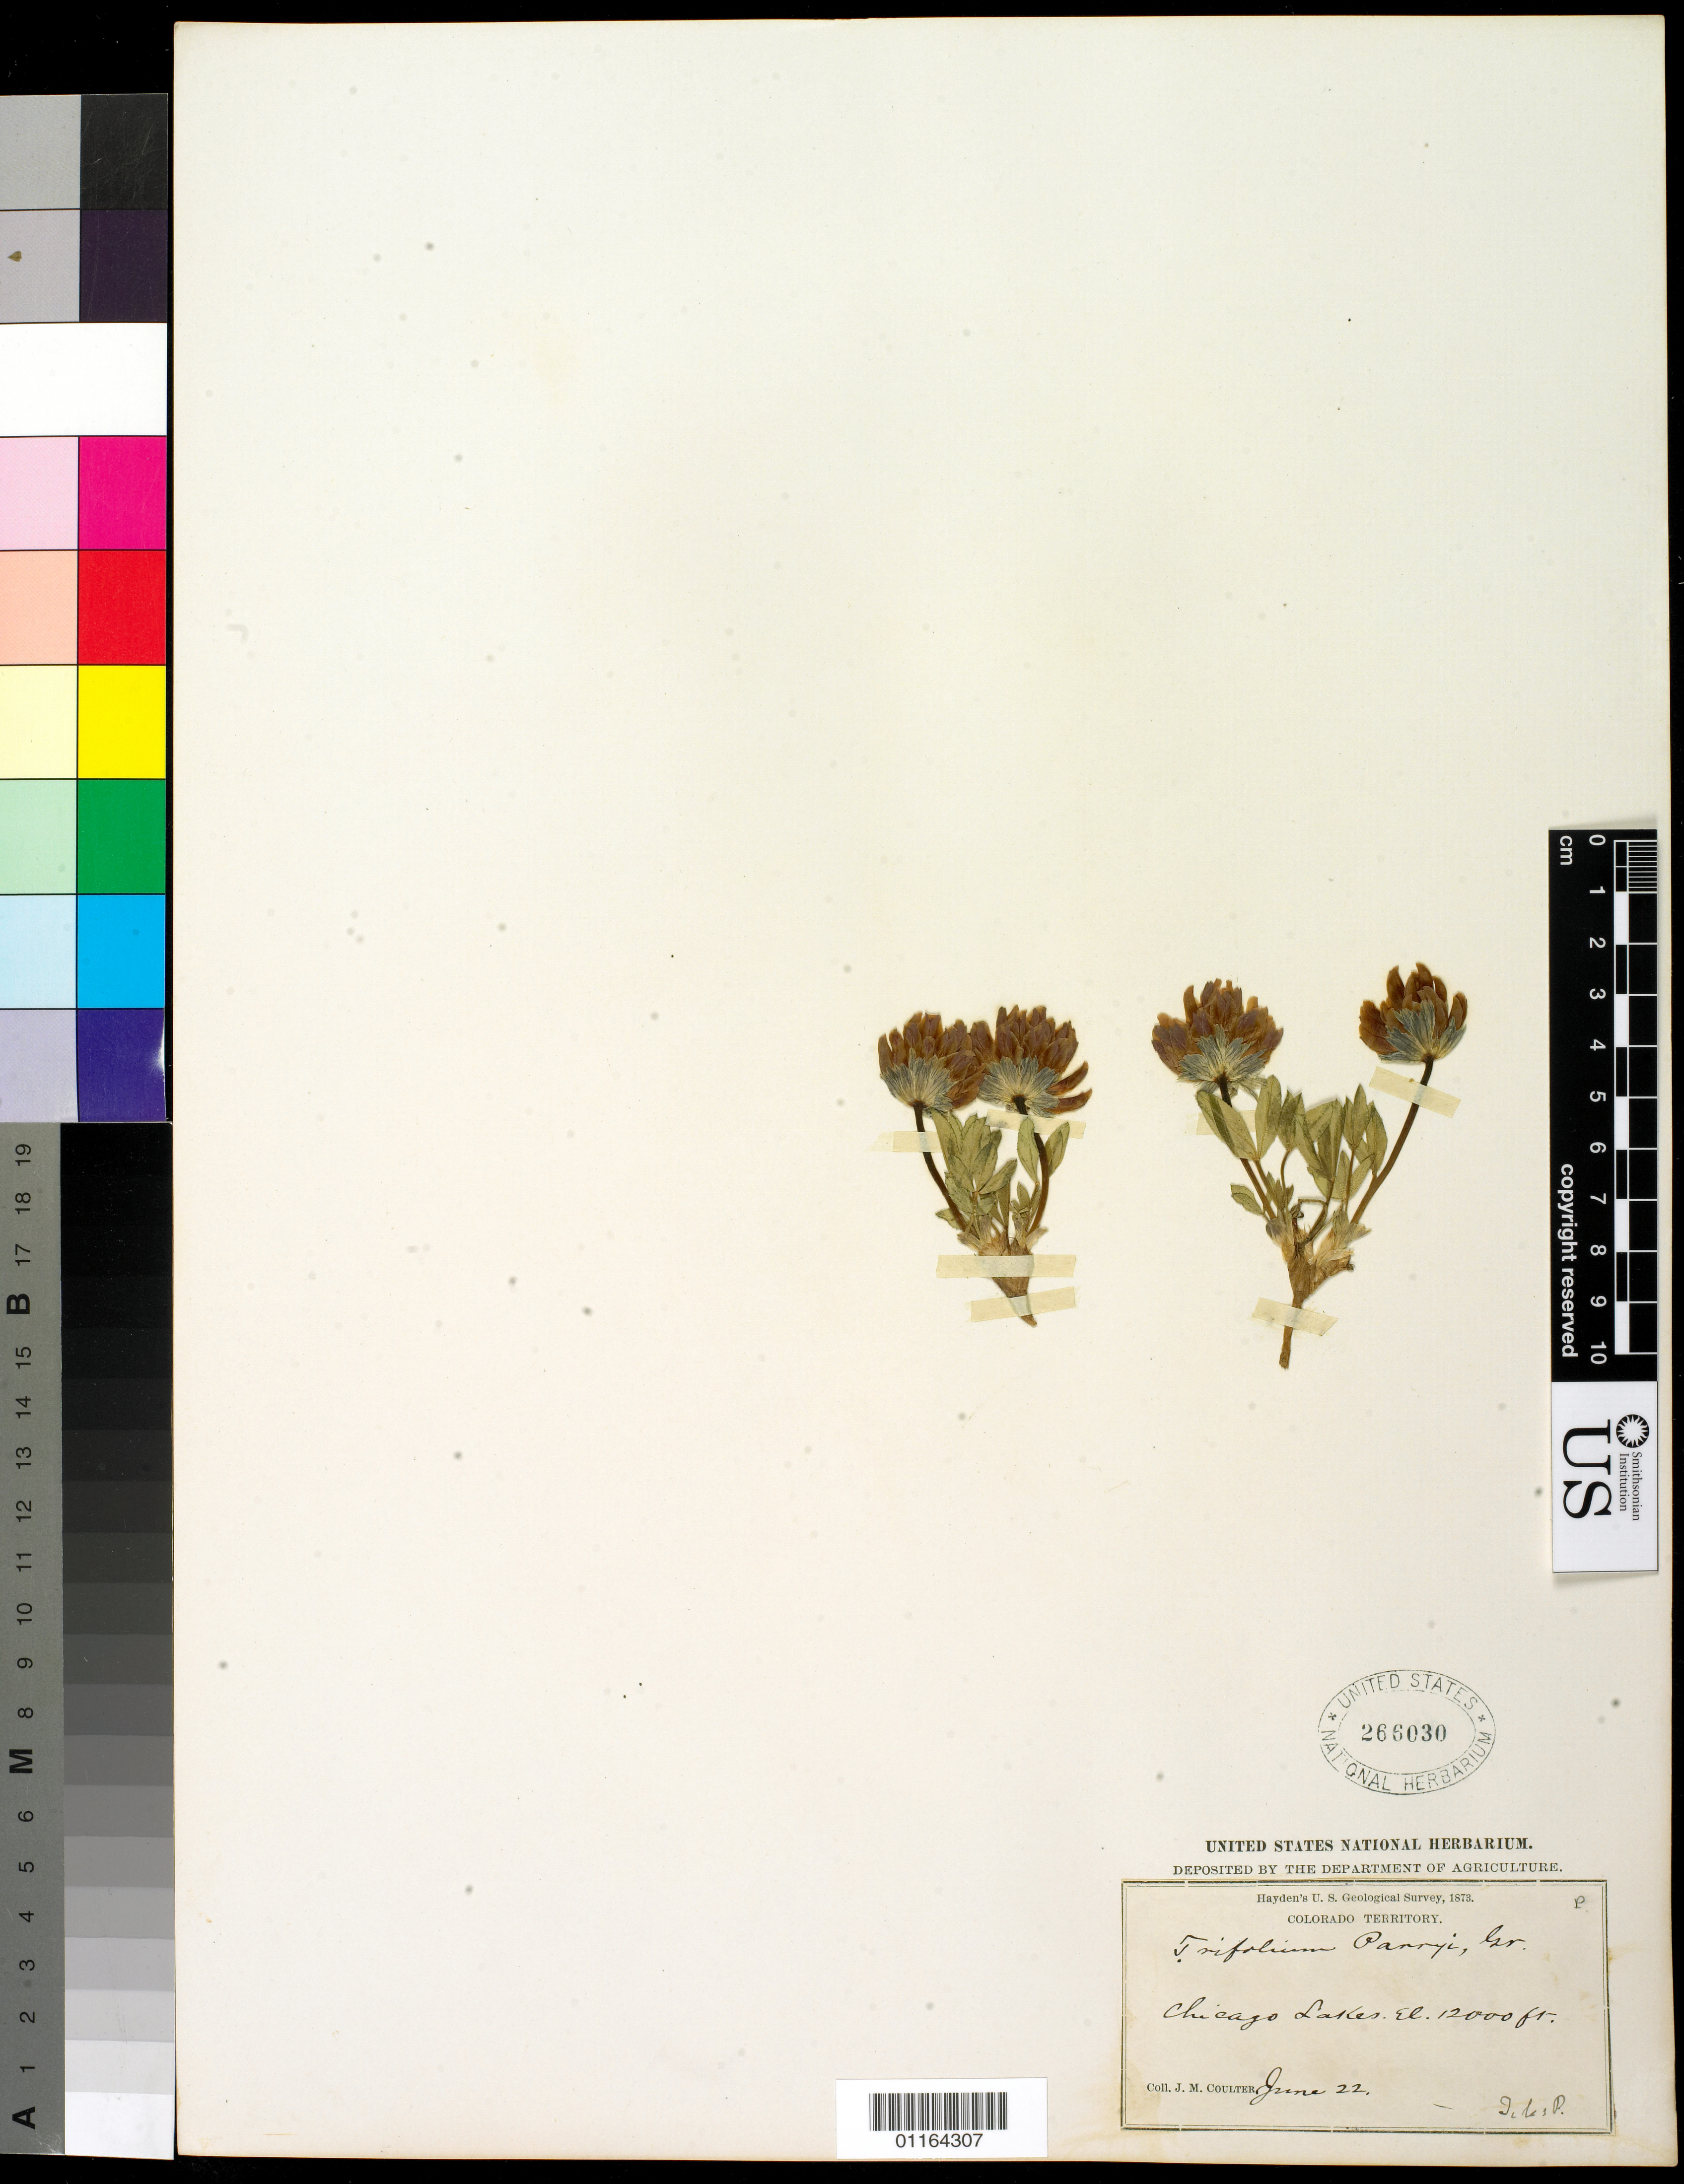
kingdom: Plantae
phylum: Tracheophyta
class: Magnoliopsida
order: Fabales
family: Fabaceae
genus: Trifolium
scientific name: Trifolium parryi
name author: A. Gray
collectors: J. M. Coulter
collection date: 1873-06-22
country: United States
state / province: Colorado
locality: Chicago Lakes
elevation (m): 3658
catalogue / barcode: US 266030